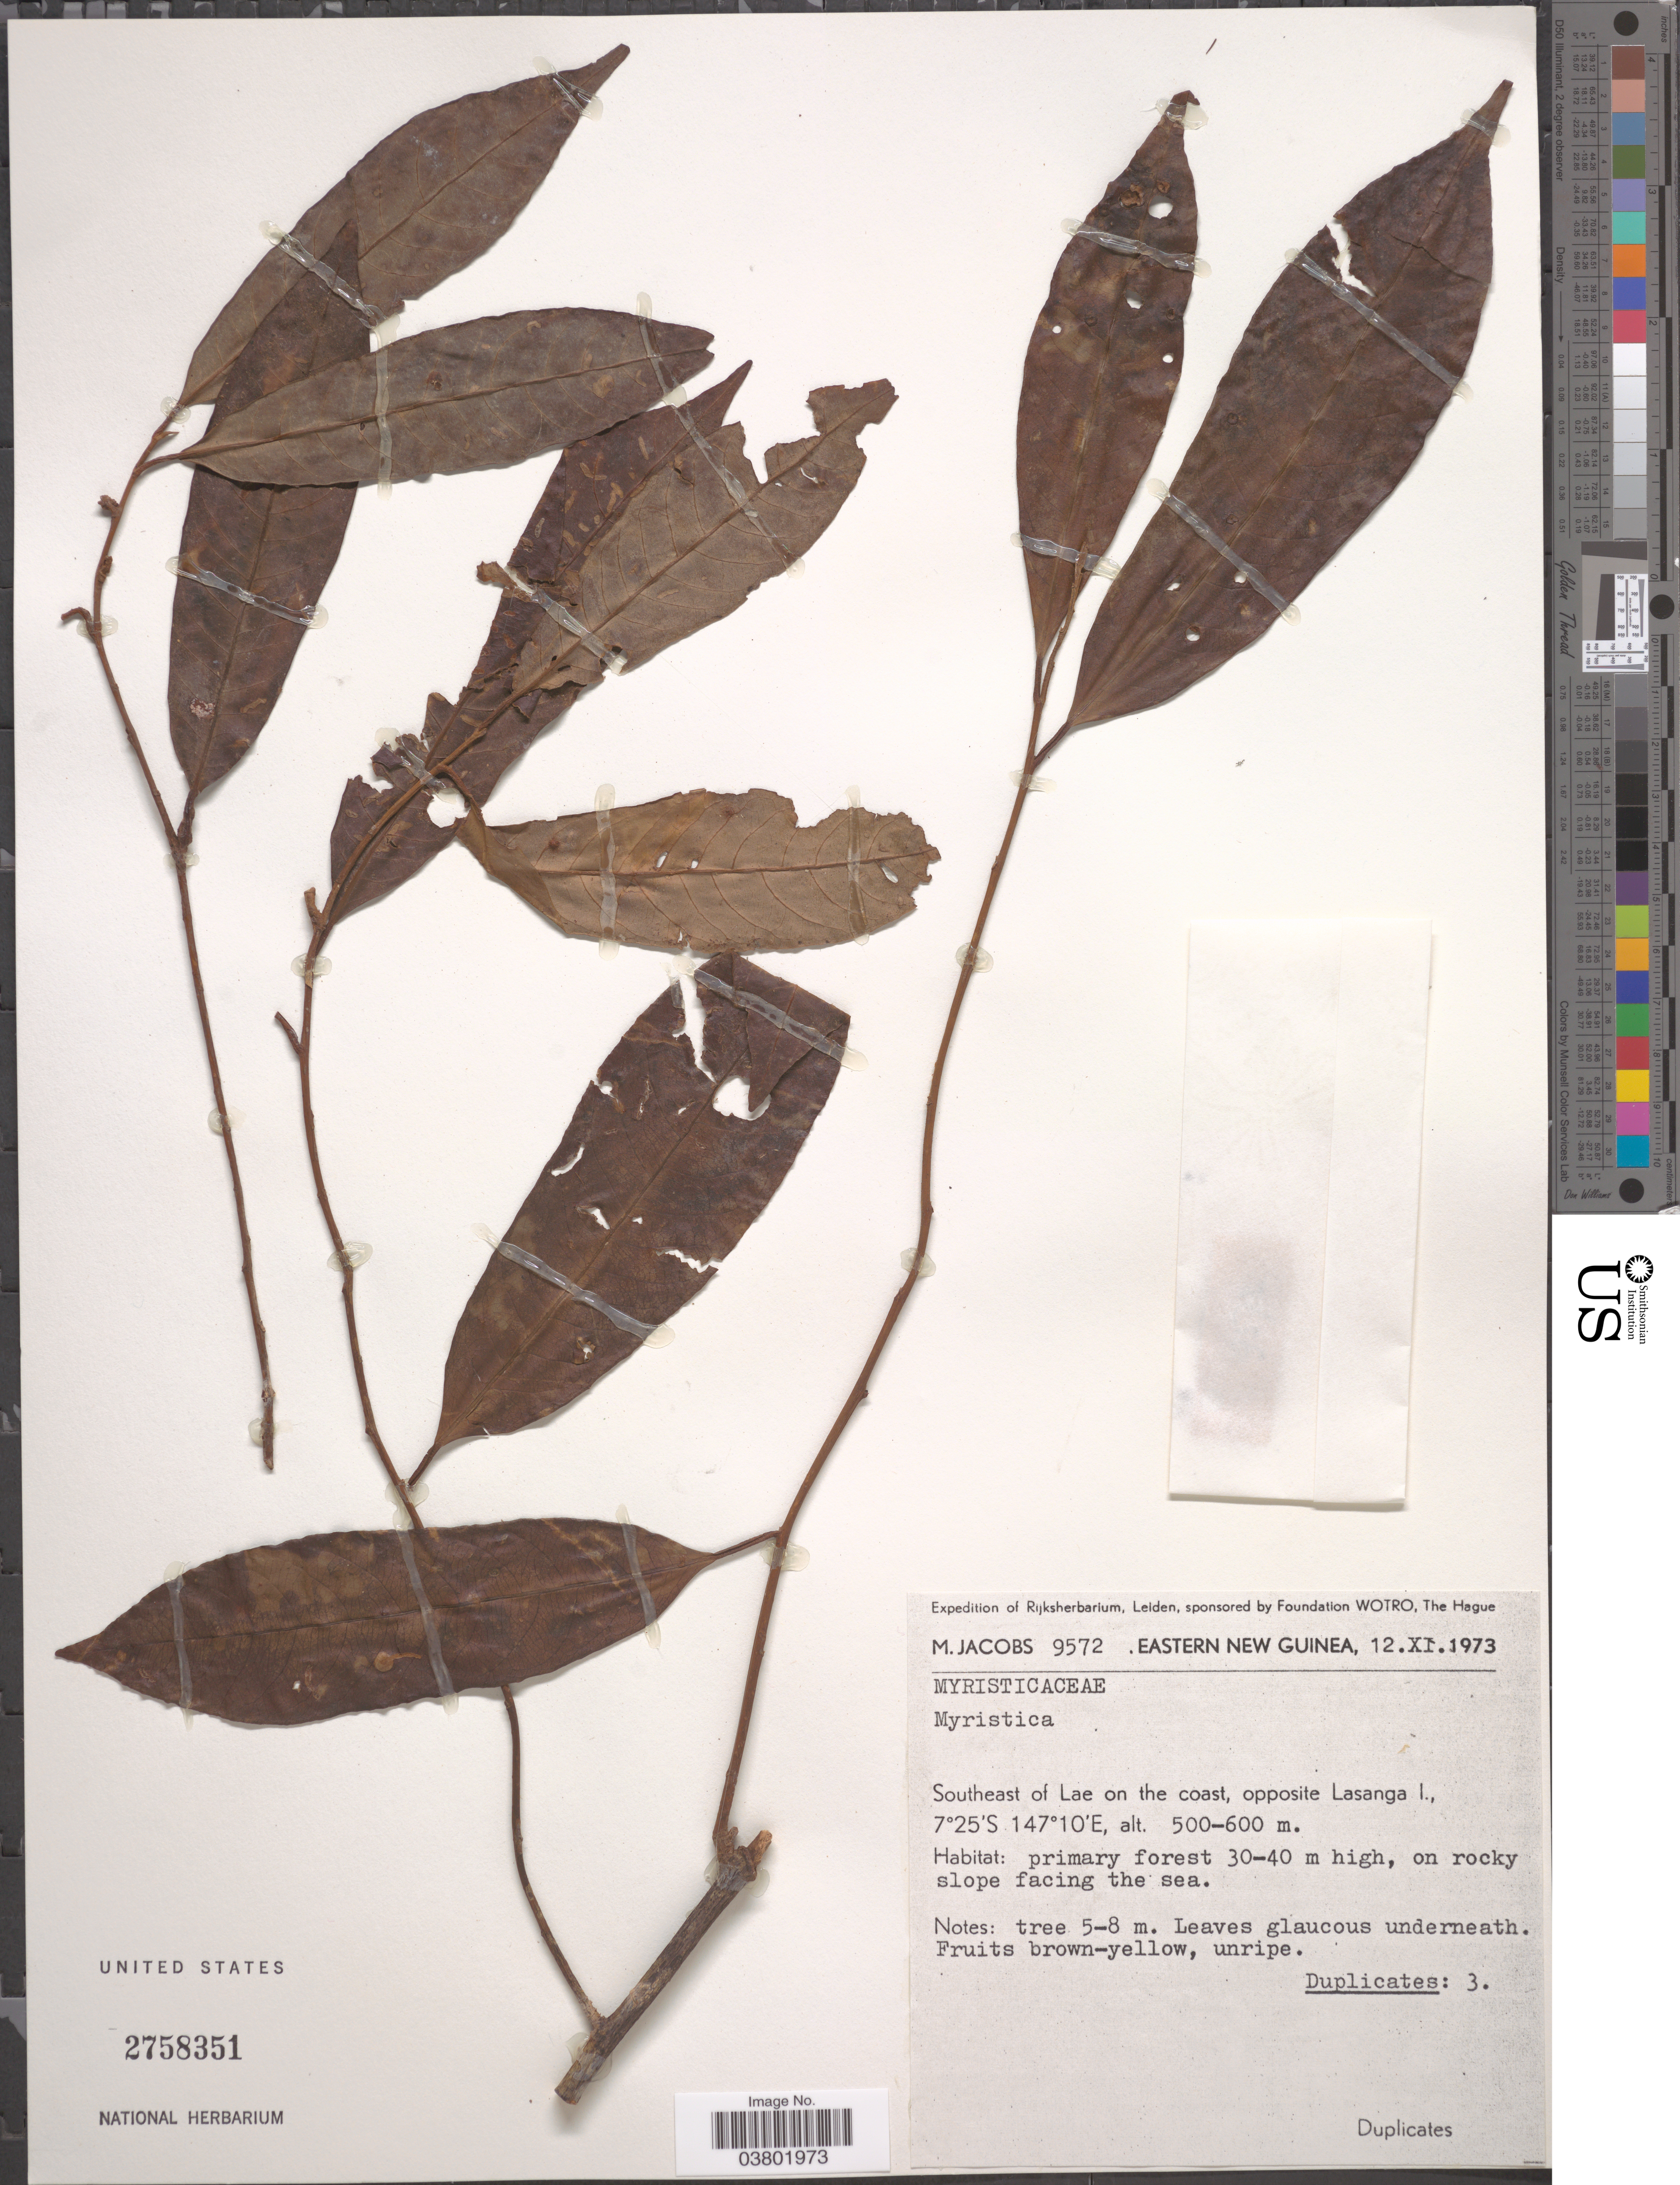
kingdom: Plantae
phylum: Tracheophyta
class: Magnoliopsida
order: Magnoliales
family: Myristicaceae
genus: Myristica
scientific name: Myristica sp.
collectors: M. Jacobs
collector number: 9572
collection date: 1973-11-12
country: Papua New Guinea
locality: Eastern New Guinea. Southeast of Lae on the coast, opposite Lasanga I. On rocky slope facing the sea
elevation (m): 500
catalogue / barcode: US 2758351